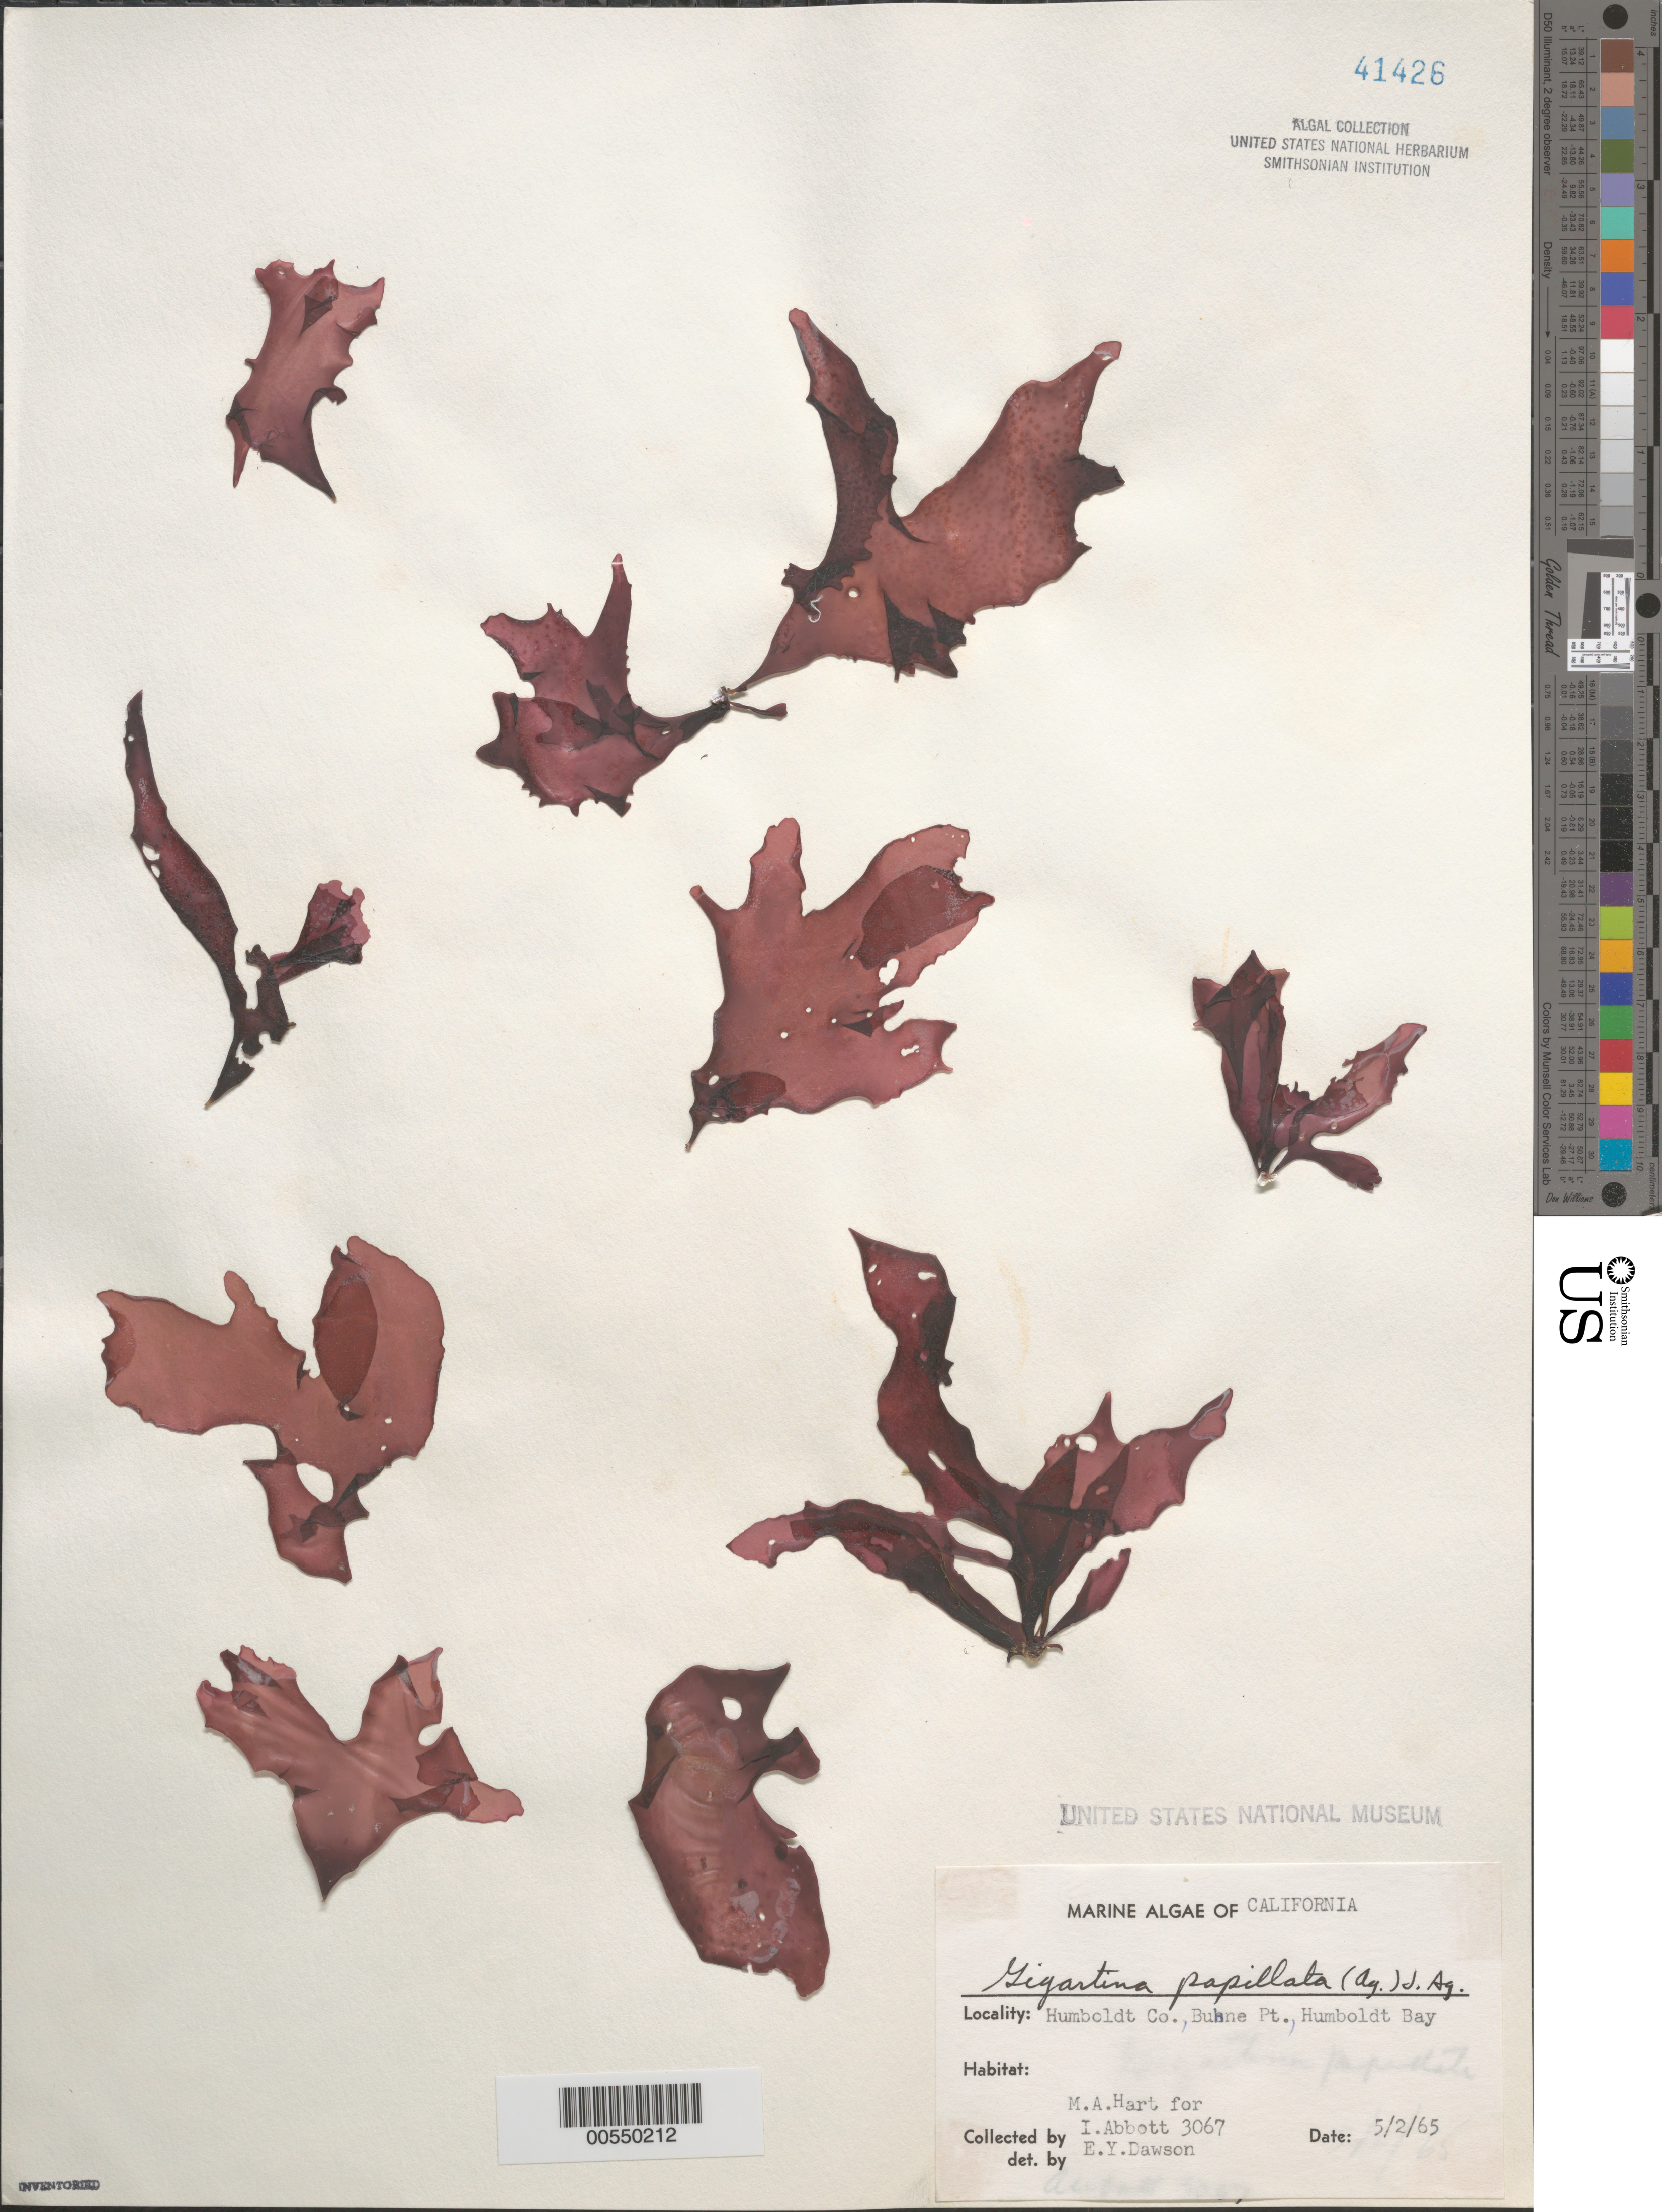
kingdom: Plantae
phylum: Rhodophyta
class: Florideophyceae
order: Gigartinales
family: Phyllophoraceae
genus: Mastocarpus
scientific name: Mastocarpus papillatus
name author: (C. Agardh) Kütz.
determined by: Algae name updating Project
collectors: M. A. Hart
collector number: IAA 3067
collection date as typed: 02 May 1965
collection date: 1965-05-02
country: United States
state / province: California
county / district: Humboldt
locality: Buhne Point, Humboldt Bay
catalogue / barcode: US 41426